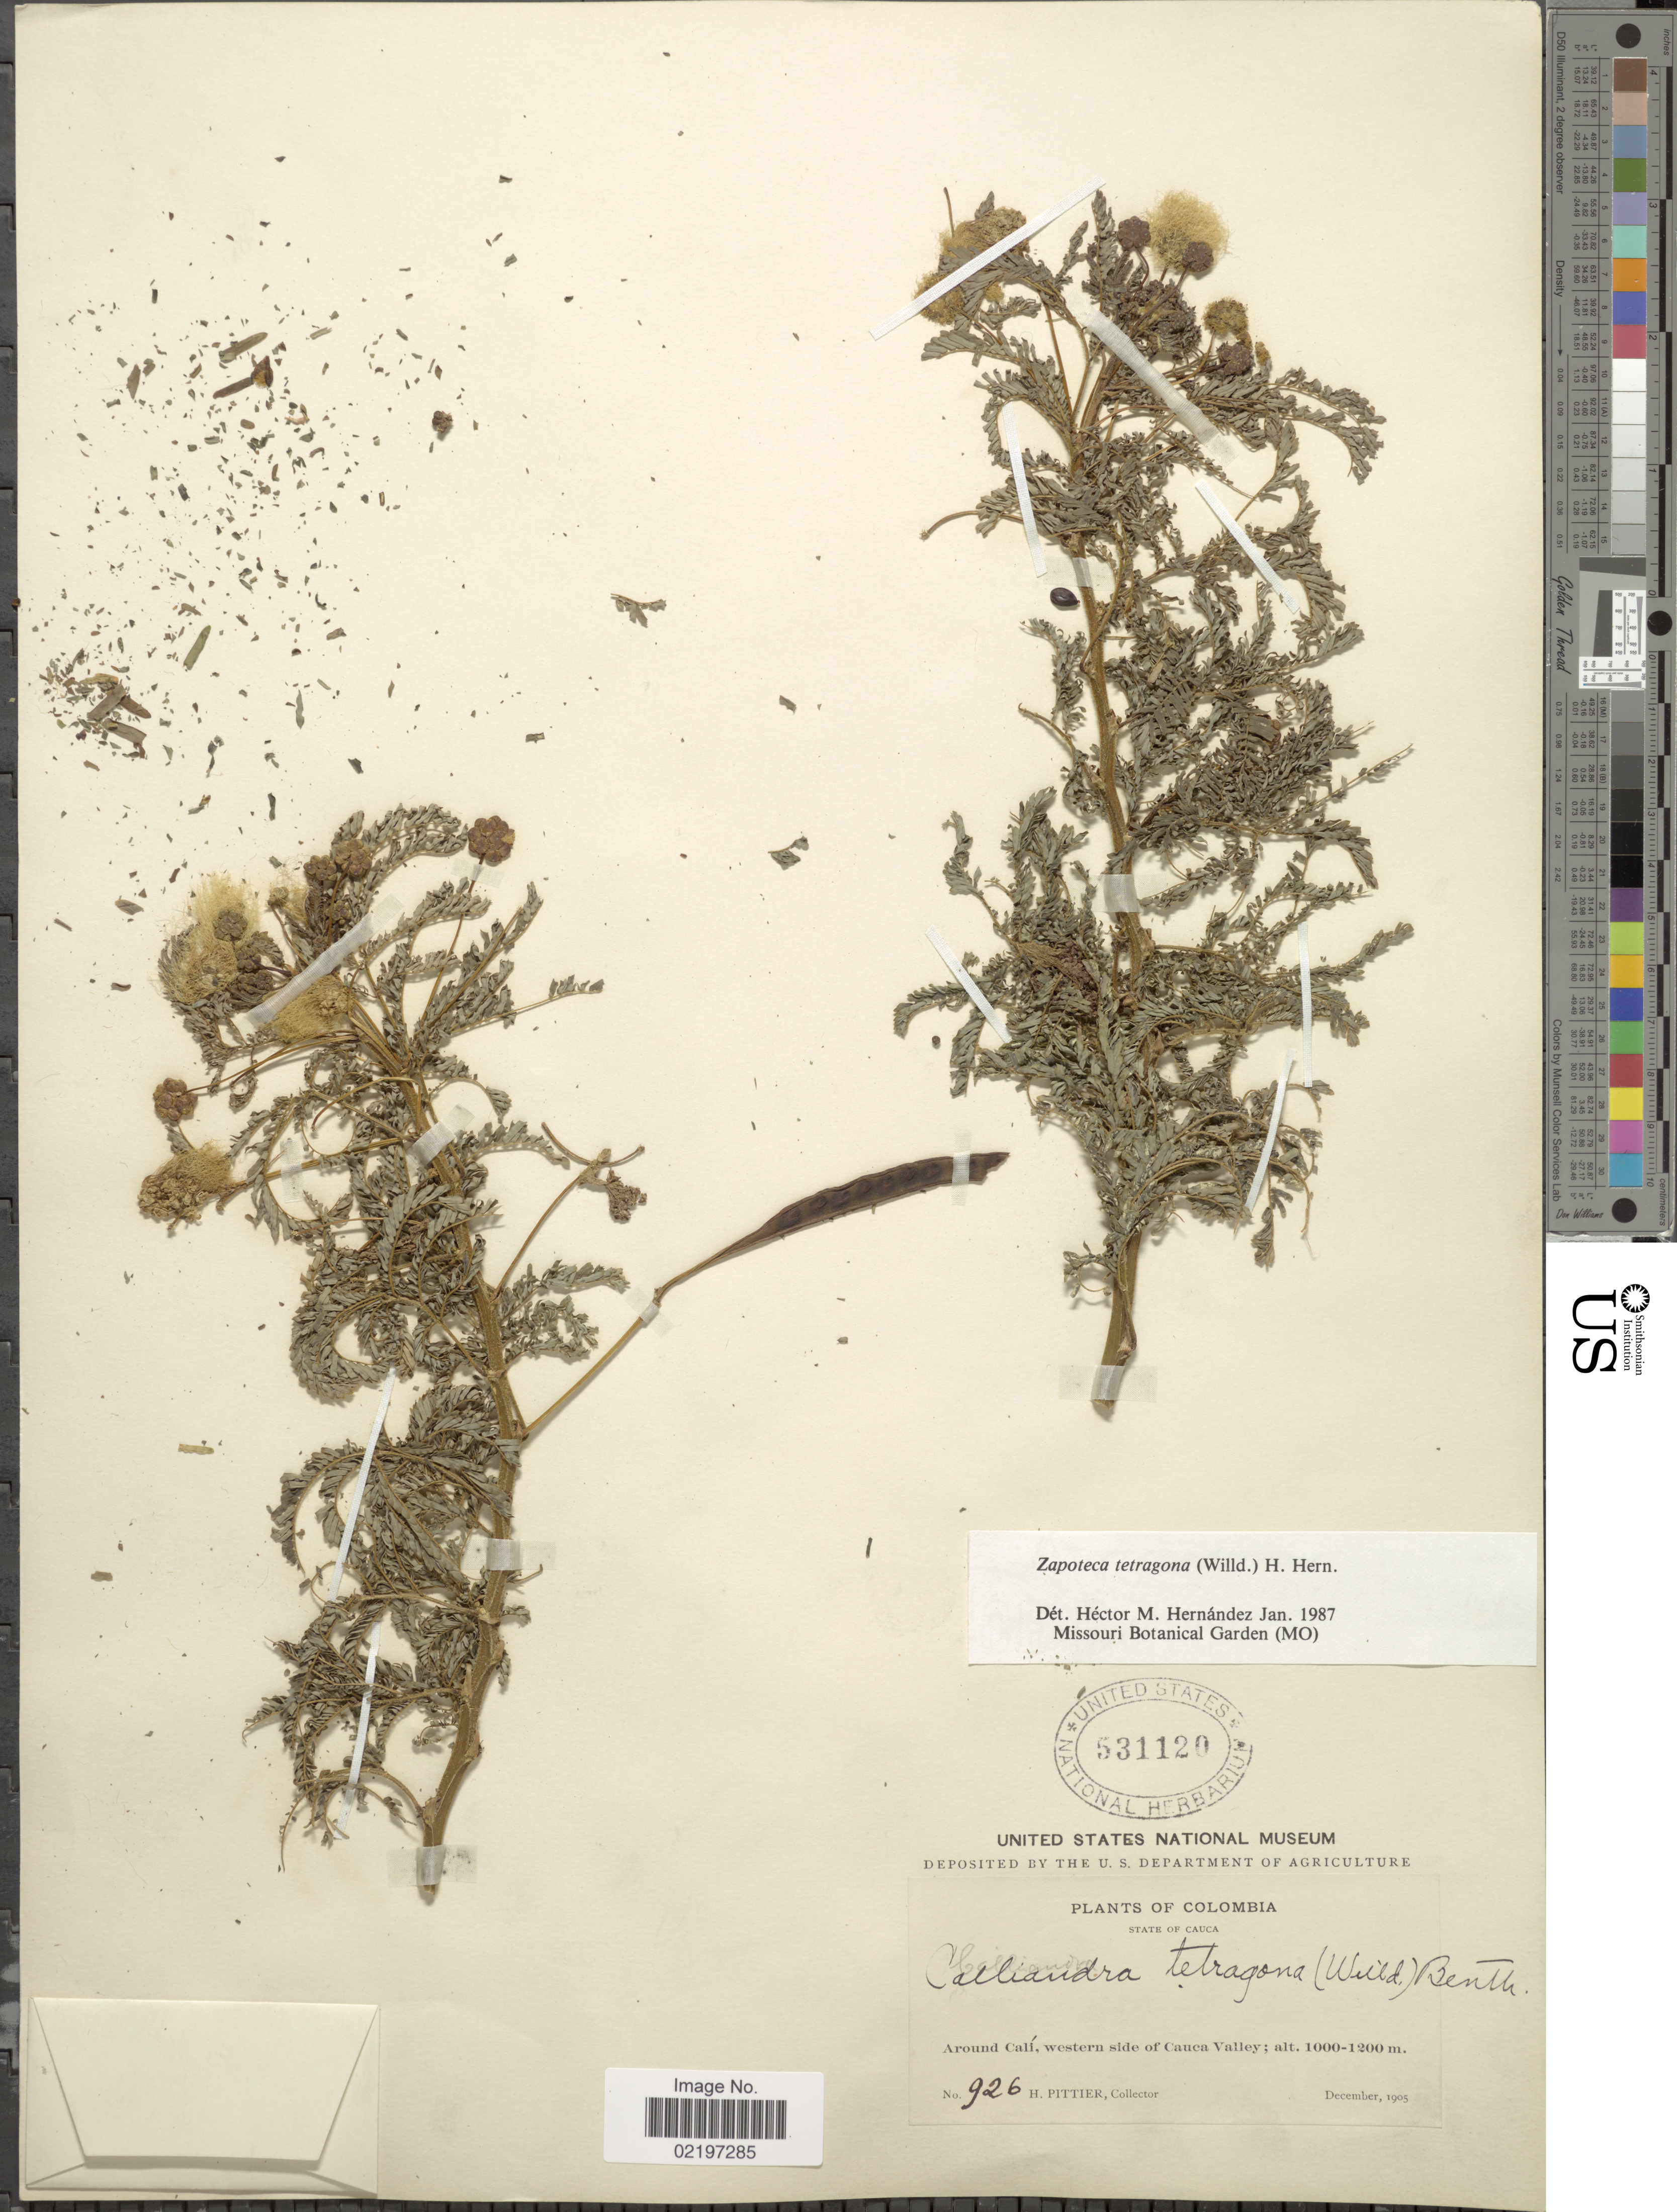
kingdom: Plantae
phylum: Tracheophyta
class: Magnoliopsida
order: Fabales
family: Fabaceae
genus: Zapoteca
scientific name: Zapoteca tetragona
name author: (Willd.) H.M. Hern.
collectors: H. F. Pittier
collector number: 926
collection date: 1905-12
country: Colombia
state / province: Cauca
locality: Around Cali, western side of Cauca Valley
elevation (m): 1000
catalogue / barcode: US 531120